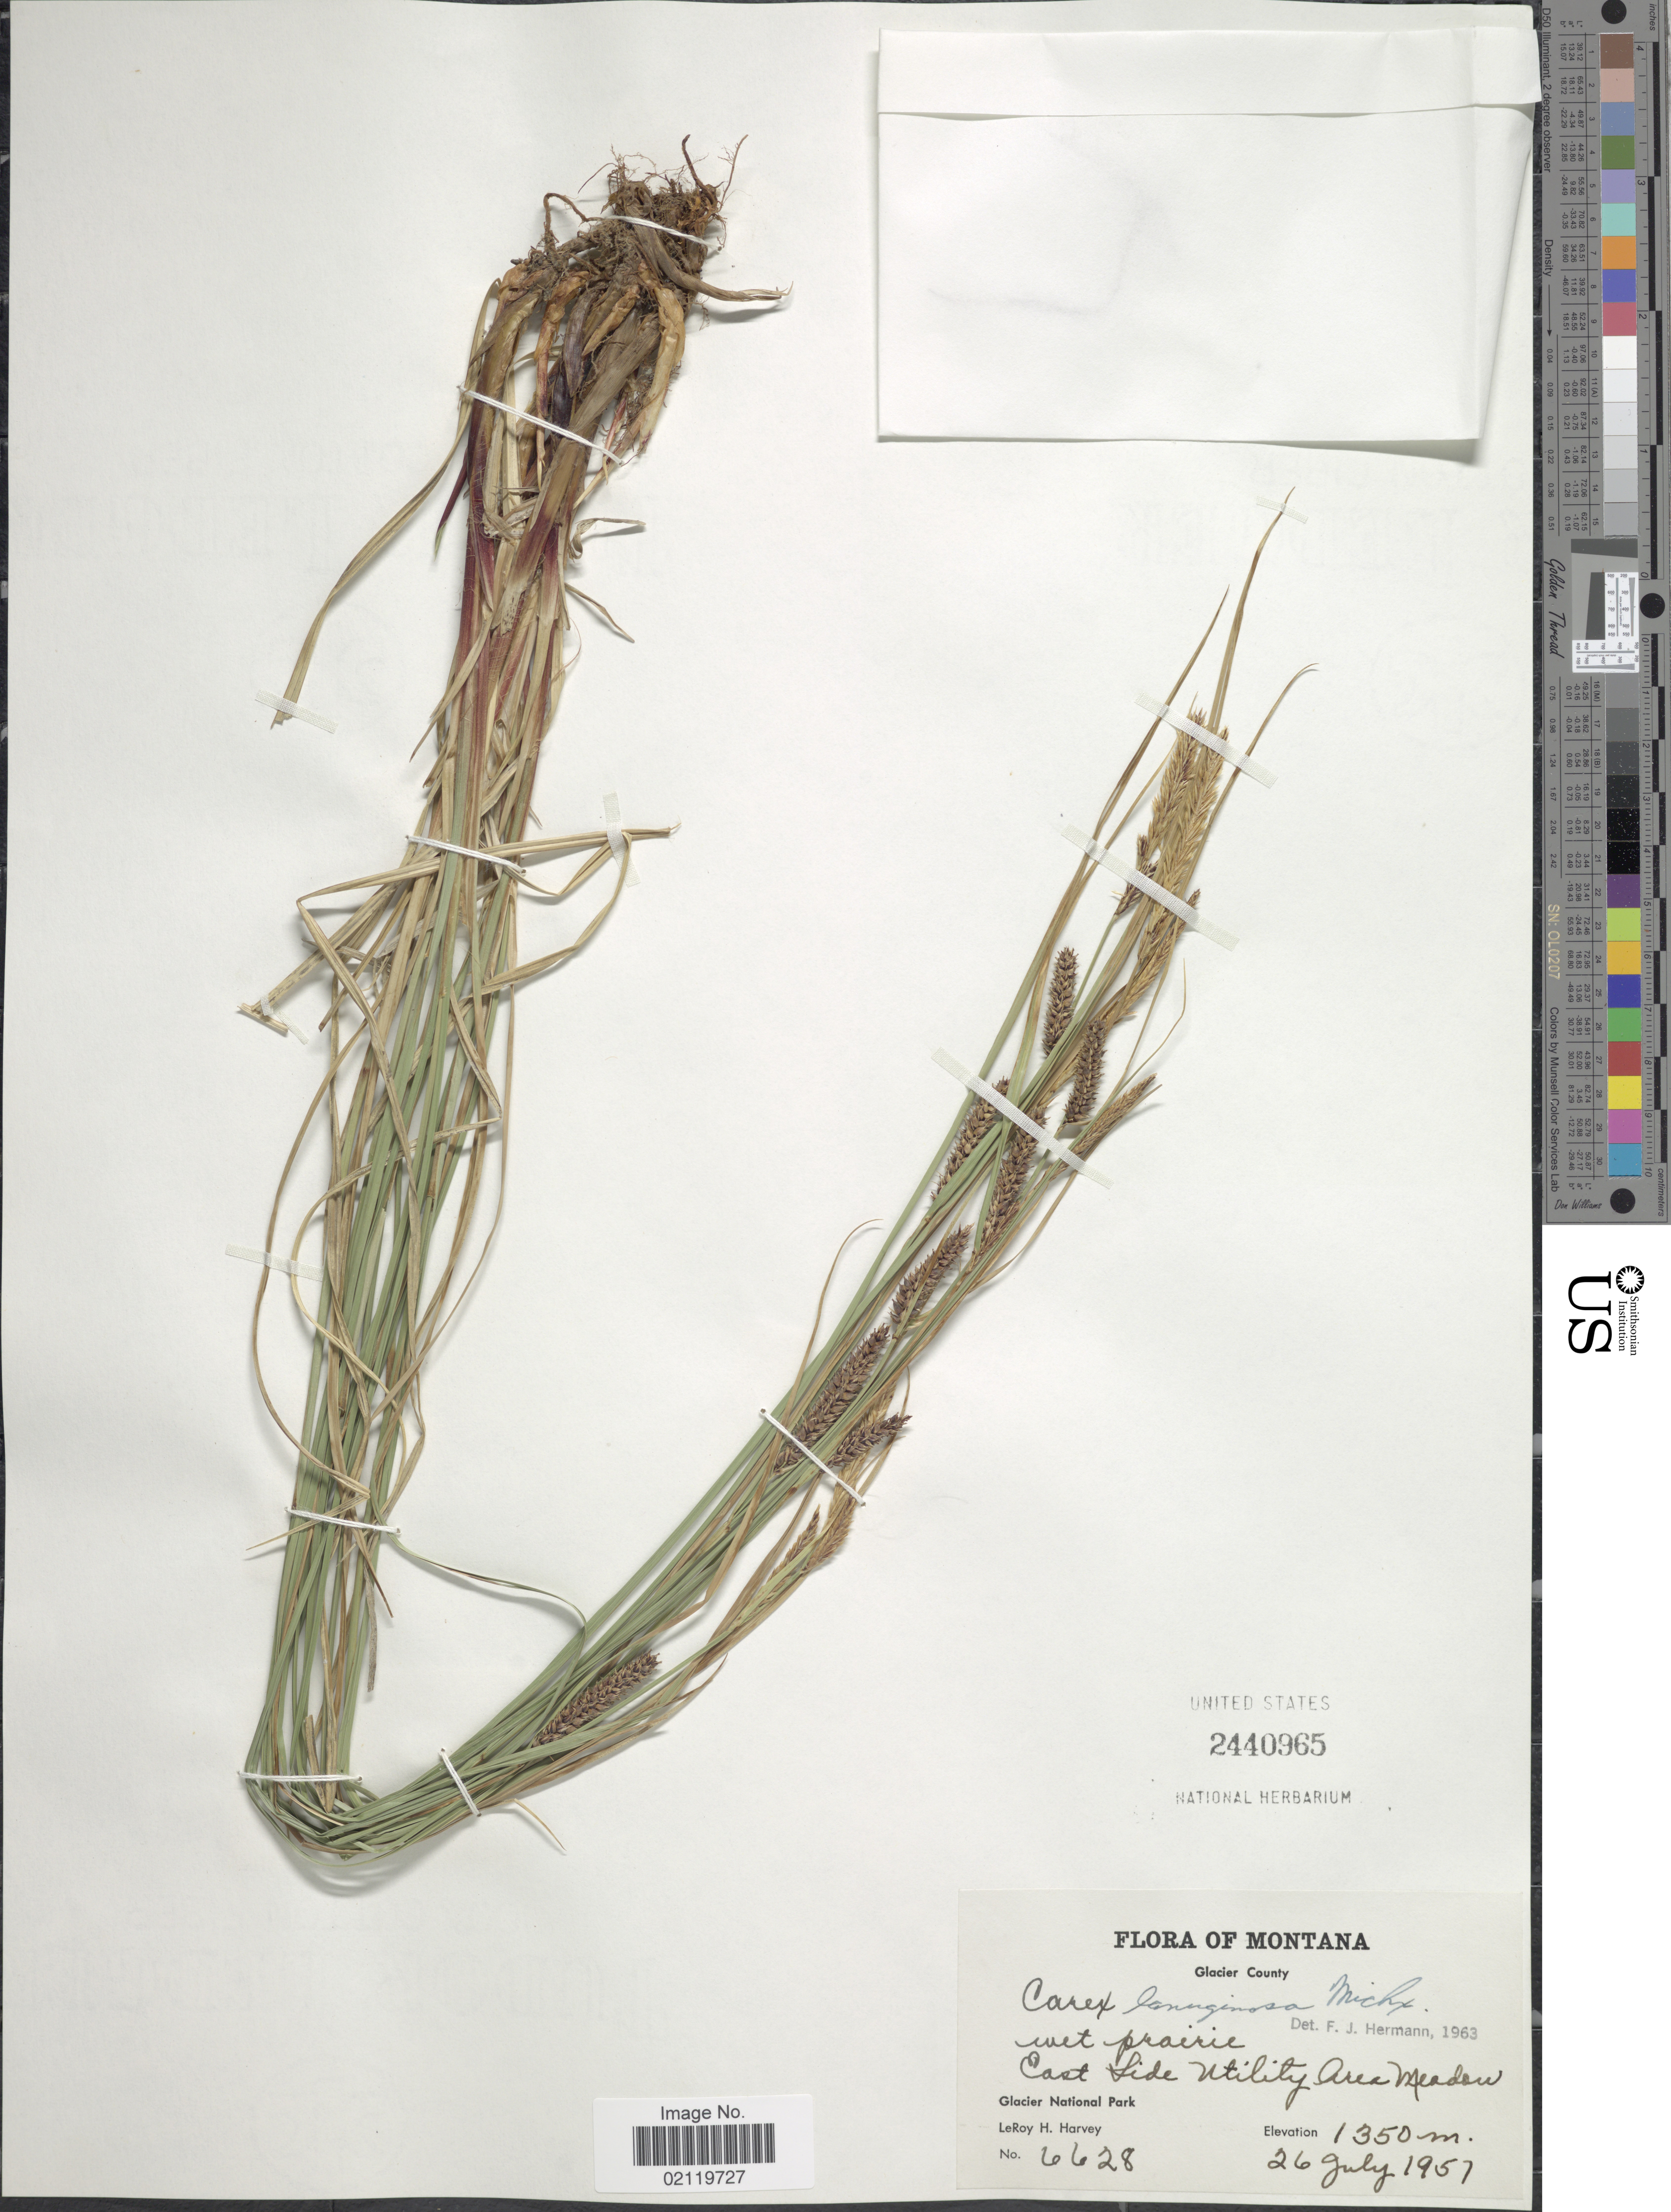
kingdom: Plantae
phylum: Tracheophyta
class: Liliopsida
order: Poales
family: Cyperaceae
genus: Carex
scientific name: Carex pellita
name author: Muhl. ex Willd.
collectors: L. H. Harvey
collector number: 6628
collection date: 1957-07-26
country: United States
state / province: Montana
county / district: Glacier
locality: East side Utility Area Meadow. Glacier National Park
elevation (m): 1350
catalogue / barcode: US 2440965